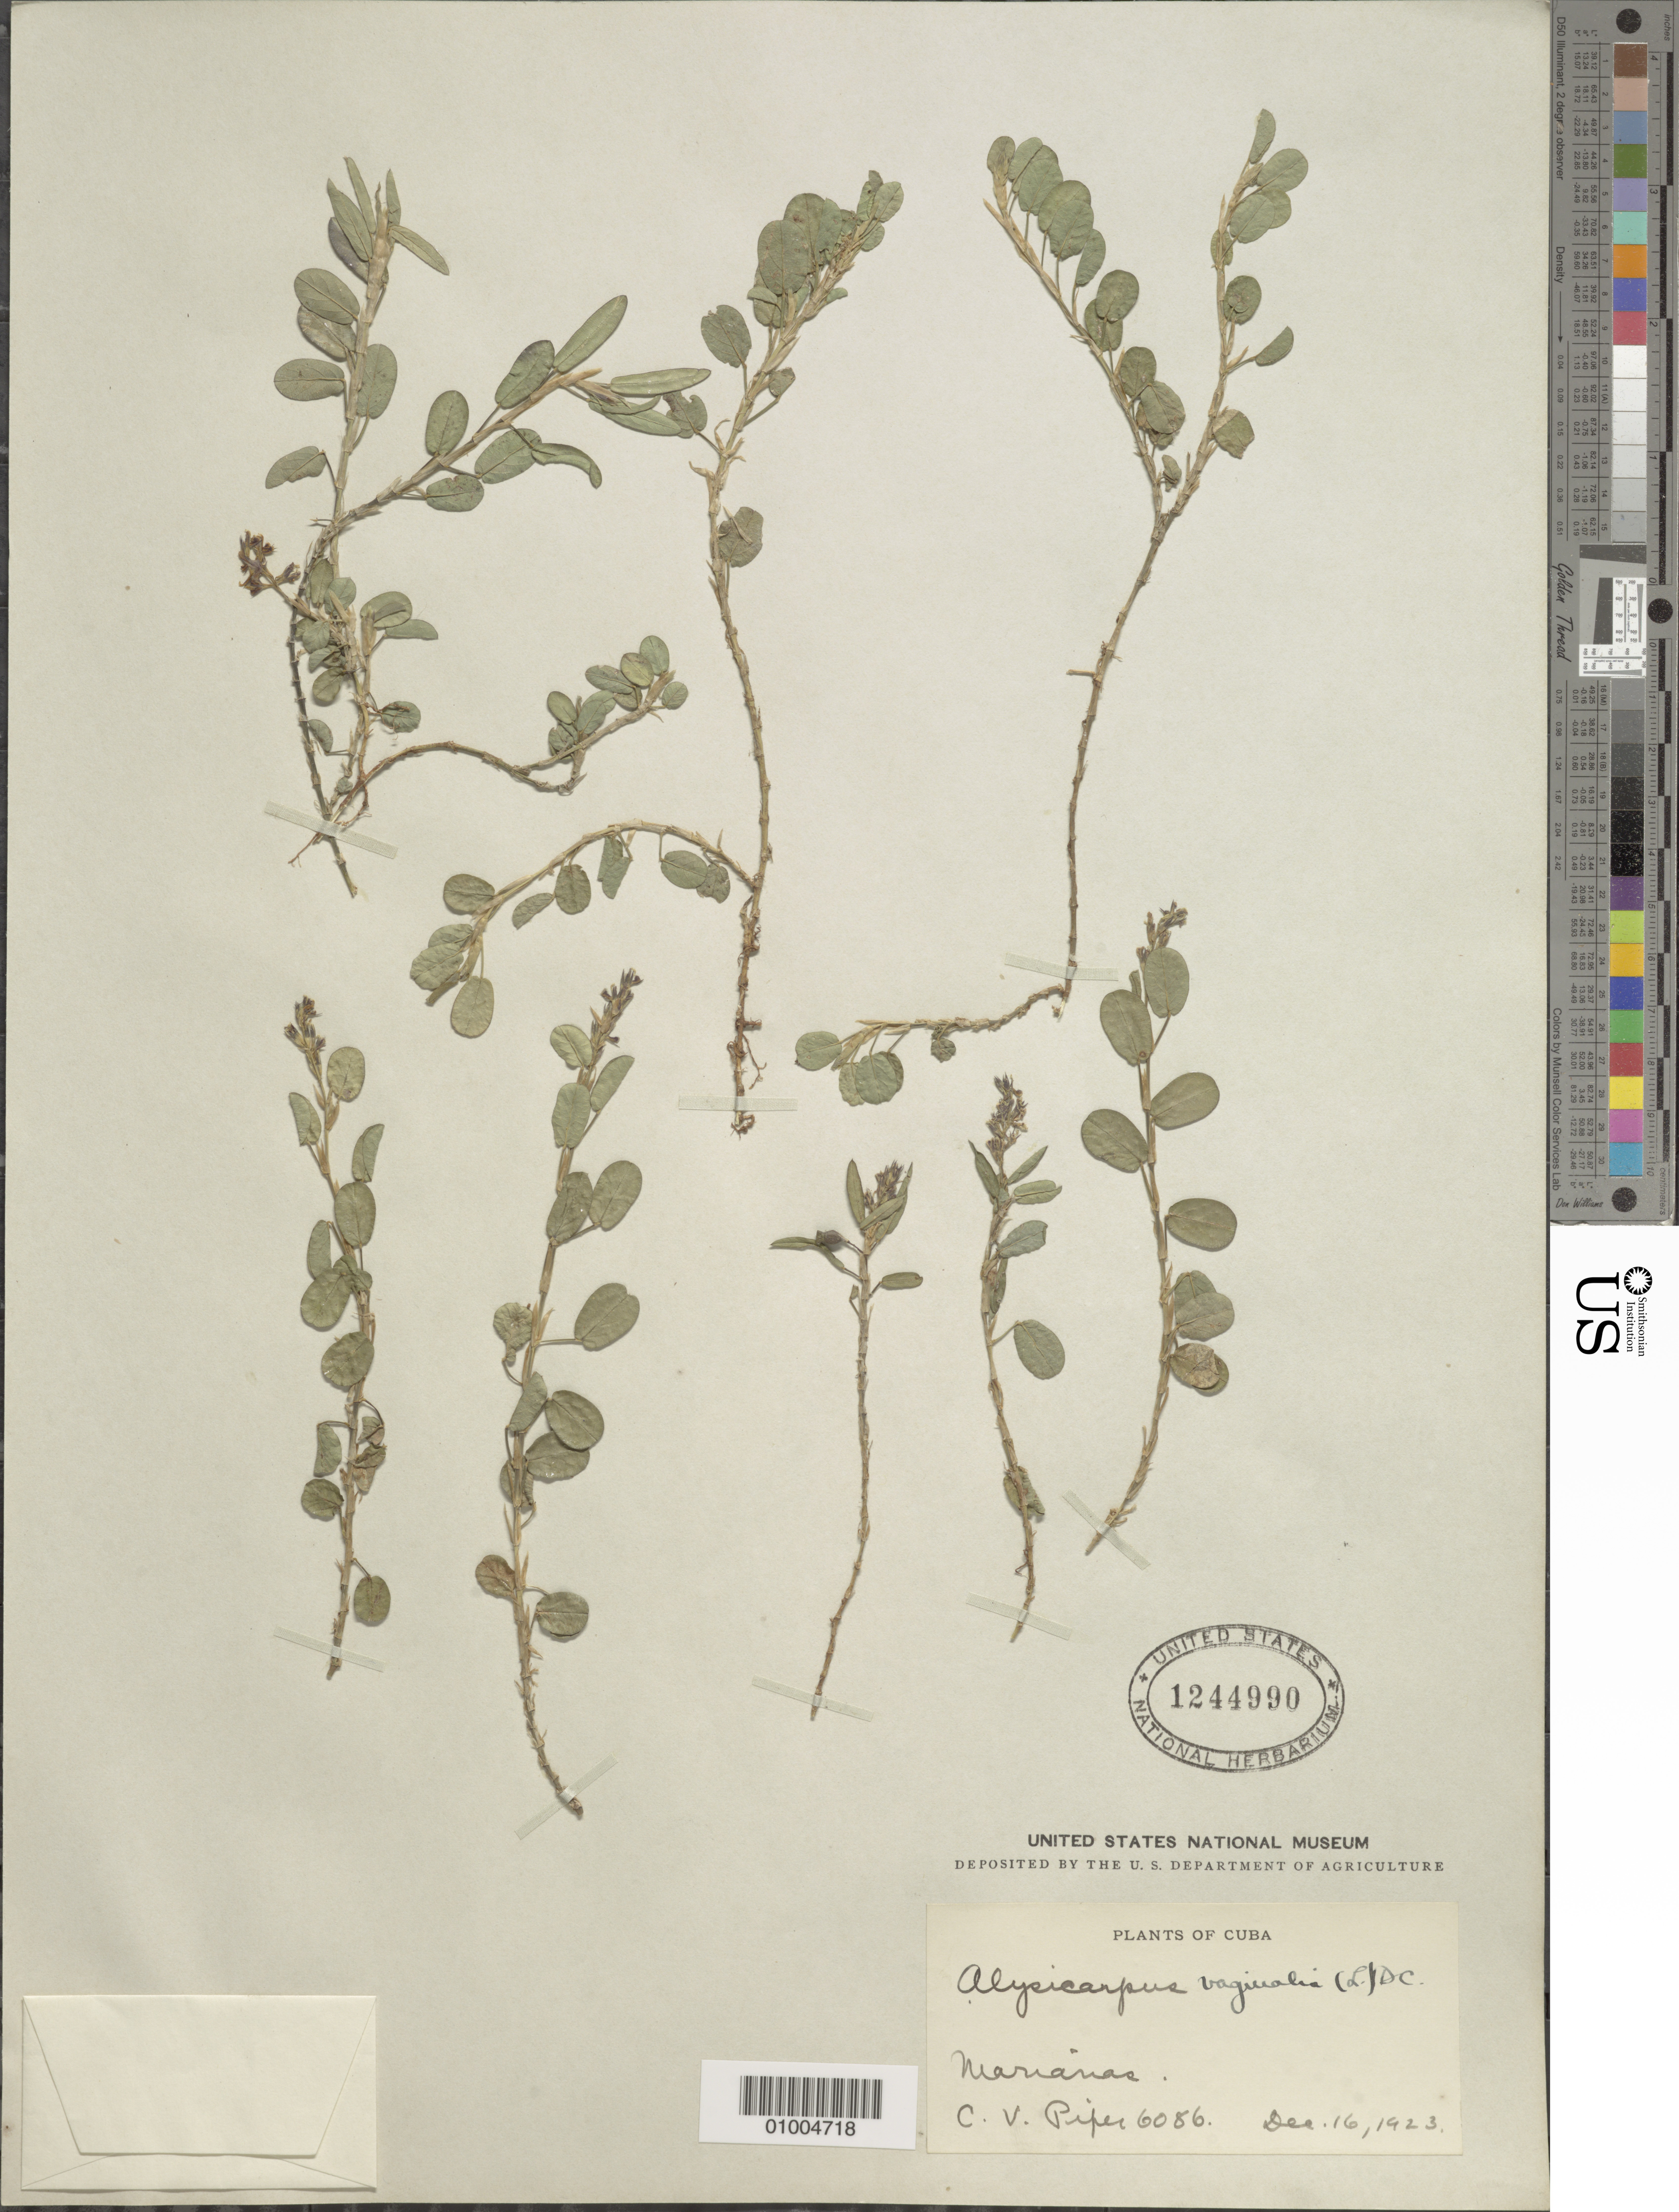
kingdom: Plantae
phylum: Tracheophyta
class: Magnoliopsida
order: Fabales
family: Fabaceae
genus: Alysicarpus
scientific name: Alysicarpus vaginalis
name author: (L.) DC.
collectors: C. V. Piper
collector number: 6086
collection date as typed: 16 Dec 1923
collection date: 1923-12-16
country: Cuba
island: Cuba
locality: Mananas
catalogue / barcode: US 1244990